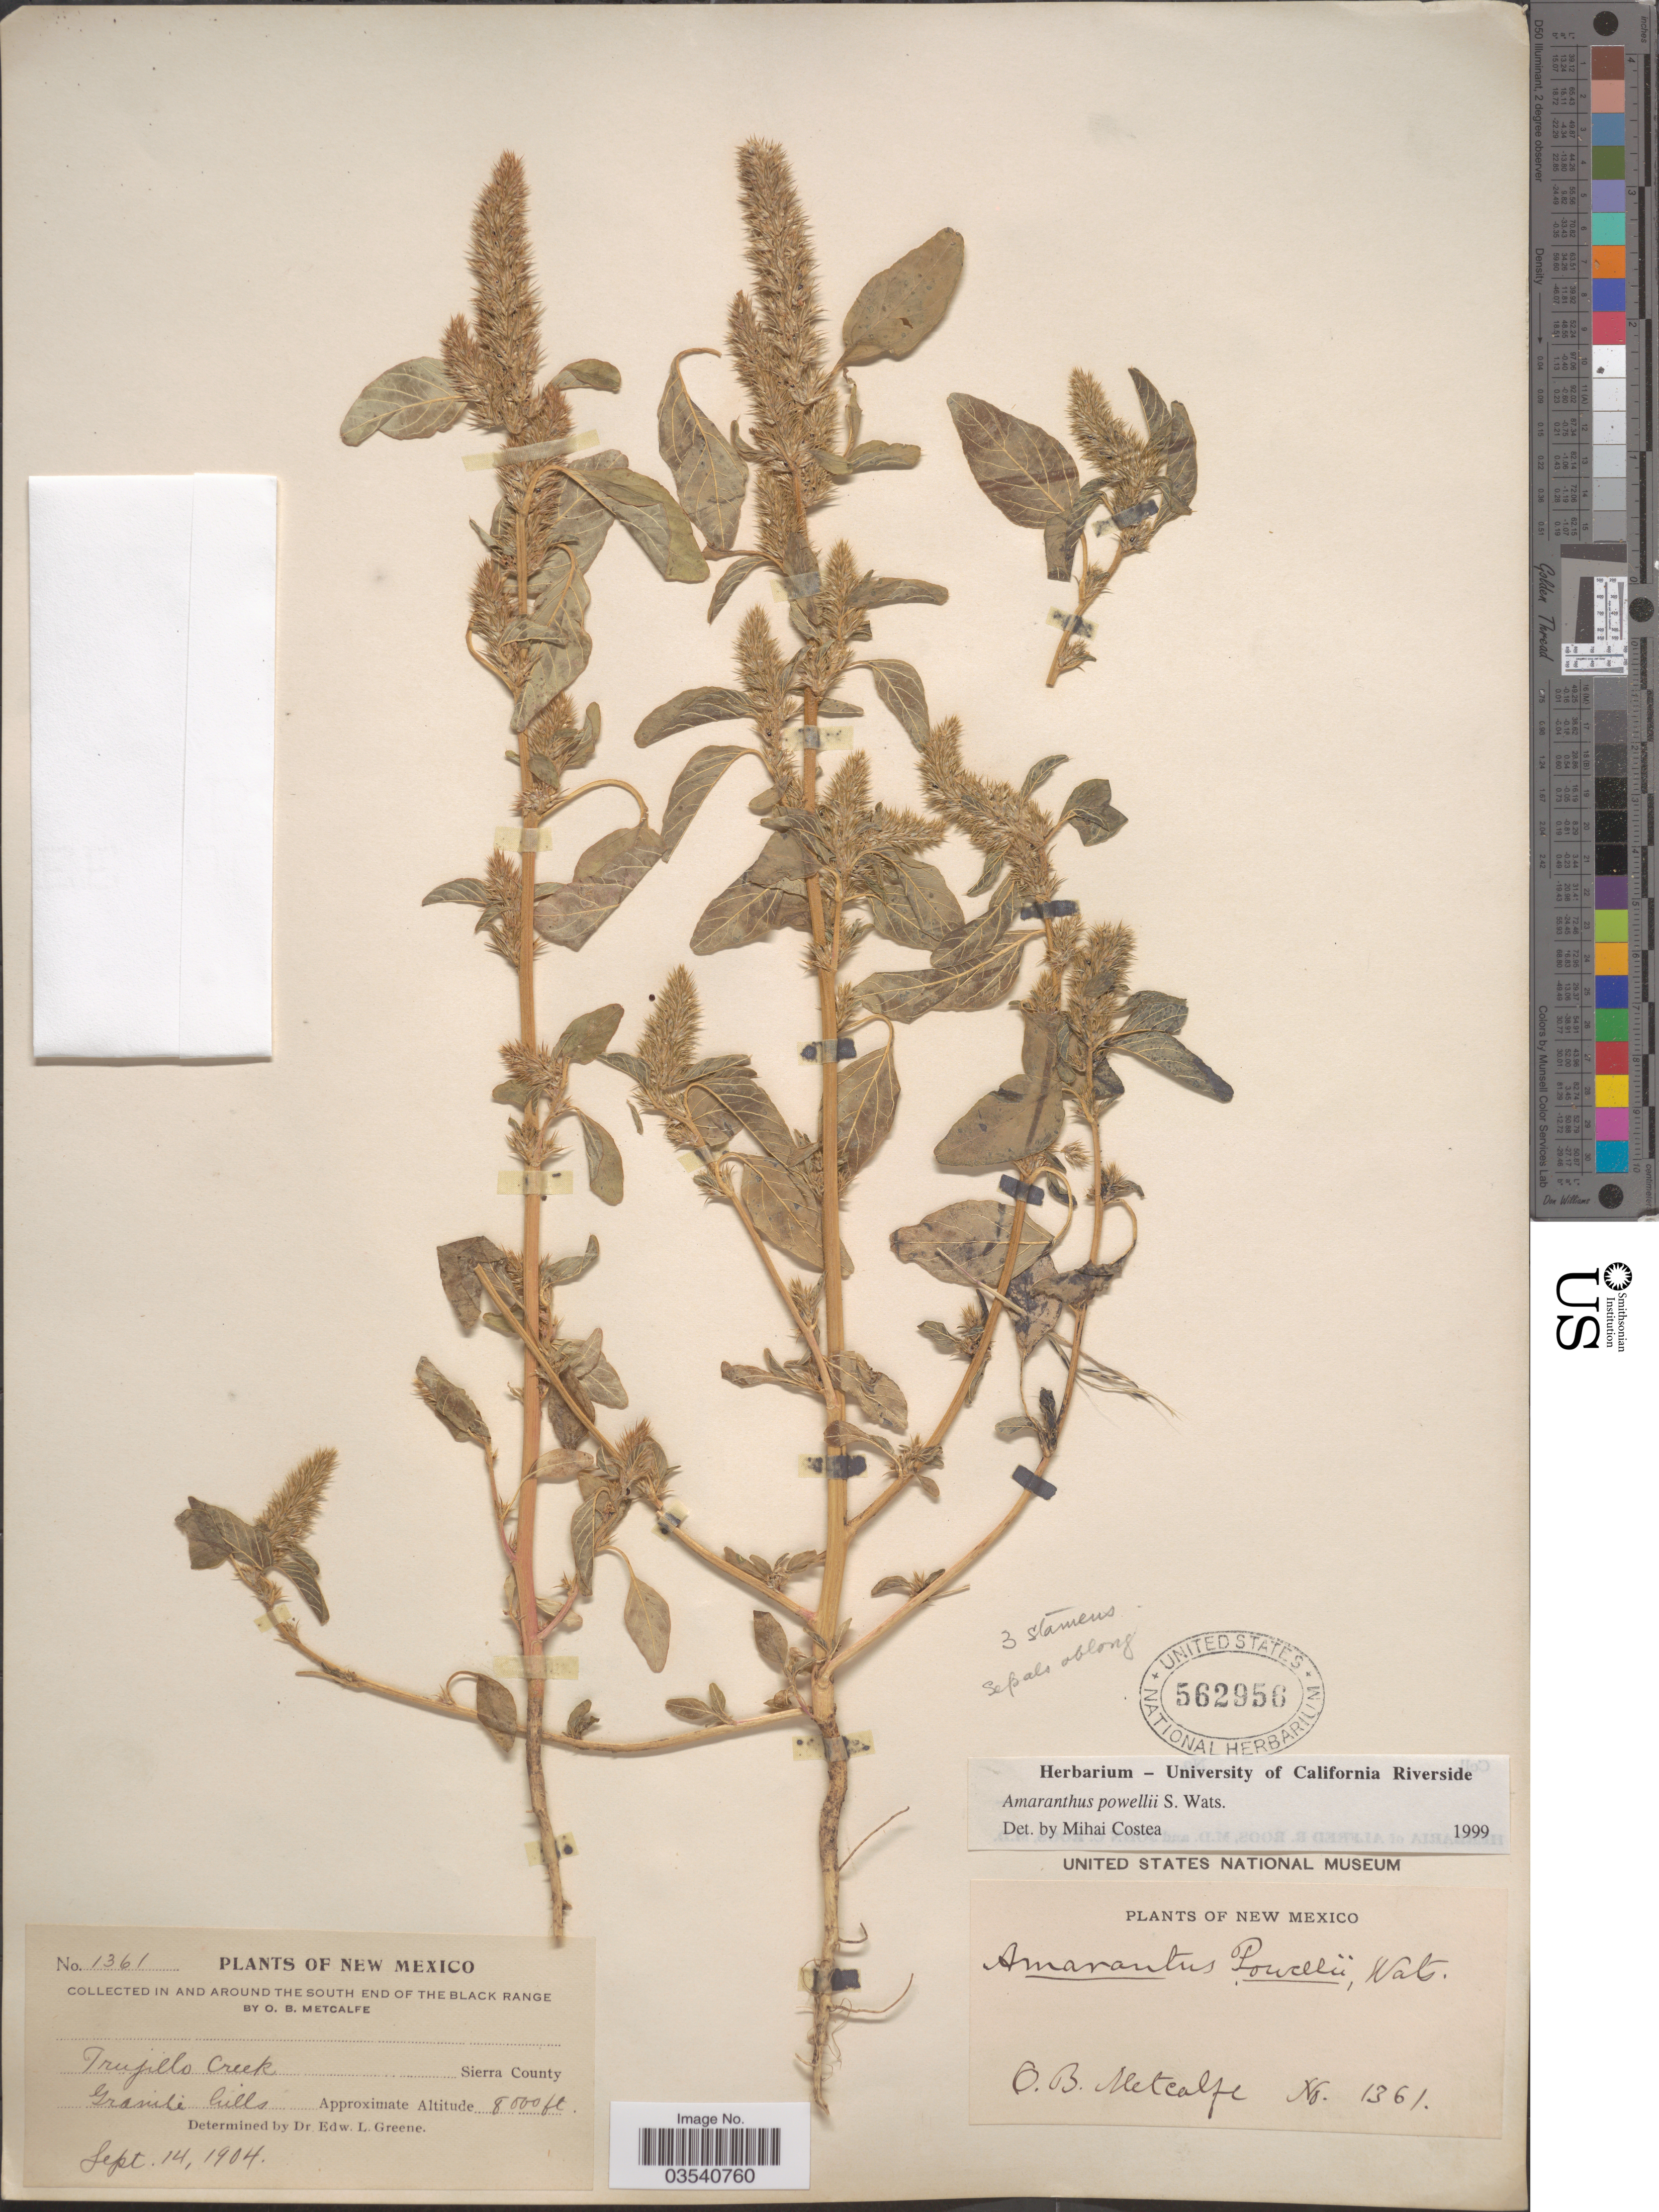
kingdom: Plantae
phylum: Tracheophyta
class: Magnoliopsida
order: Caryophyllales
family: Amaranthaceae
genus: Amaranthus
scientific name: Amaranthus powellii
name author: S. Watson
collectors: O. B. Metcalfe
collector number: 1361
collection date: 1904-09-14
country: United States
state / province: New Mexico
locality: In and around the south end of the Black Range. Trujillo Creek. Sierra County.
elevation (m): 2438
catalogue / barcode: US 562956